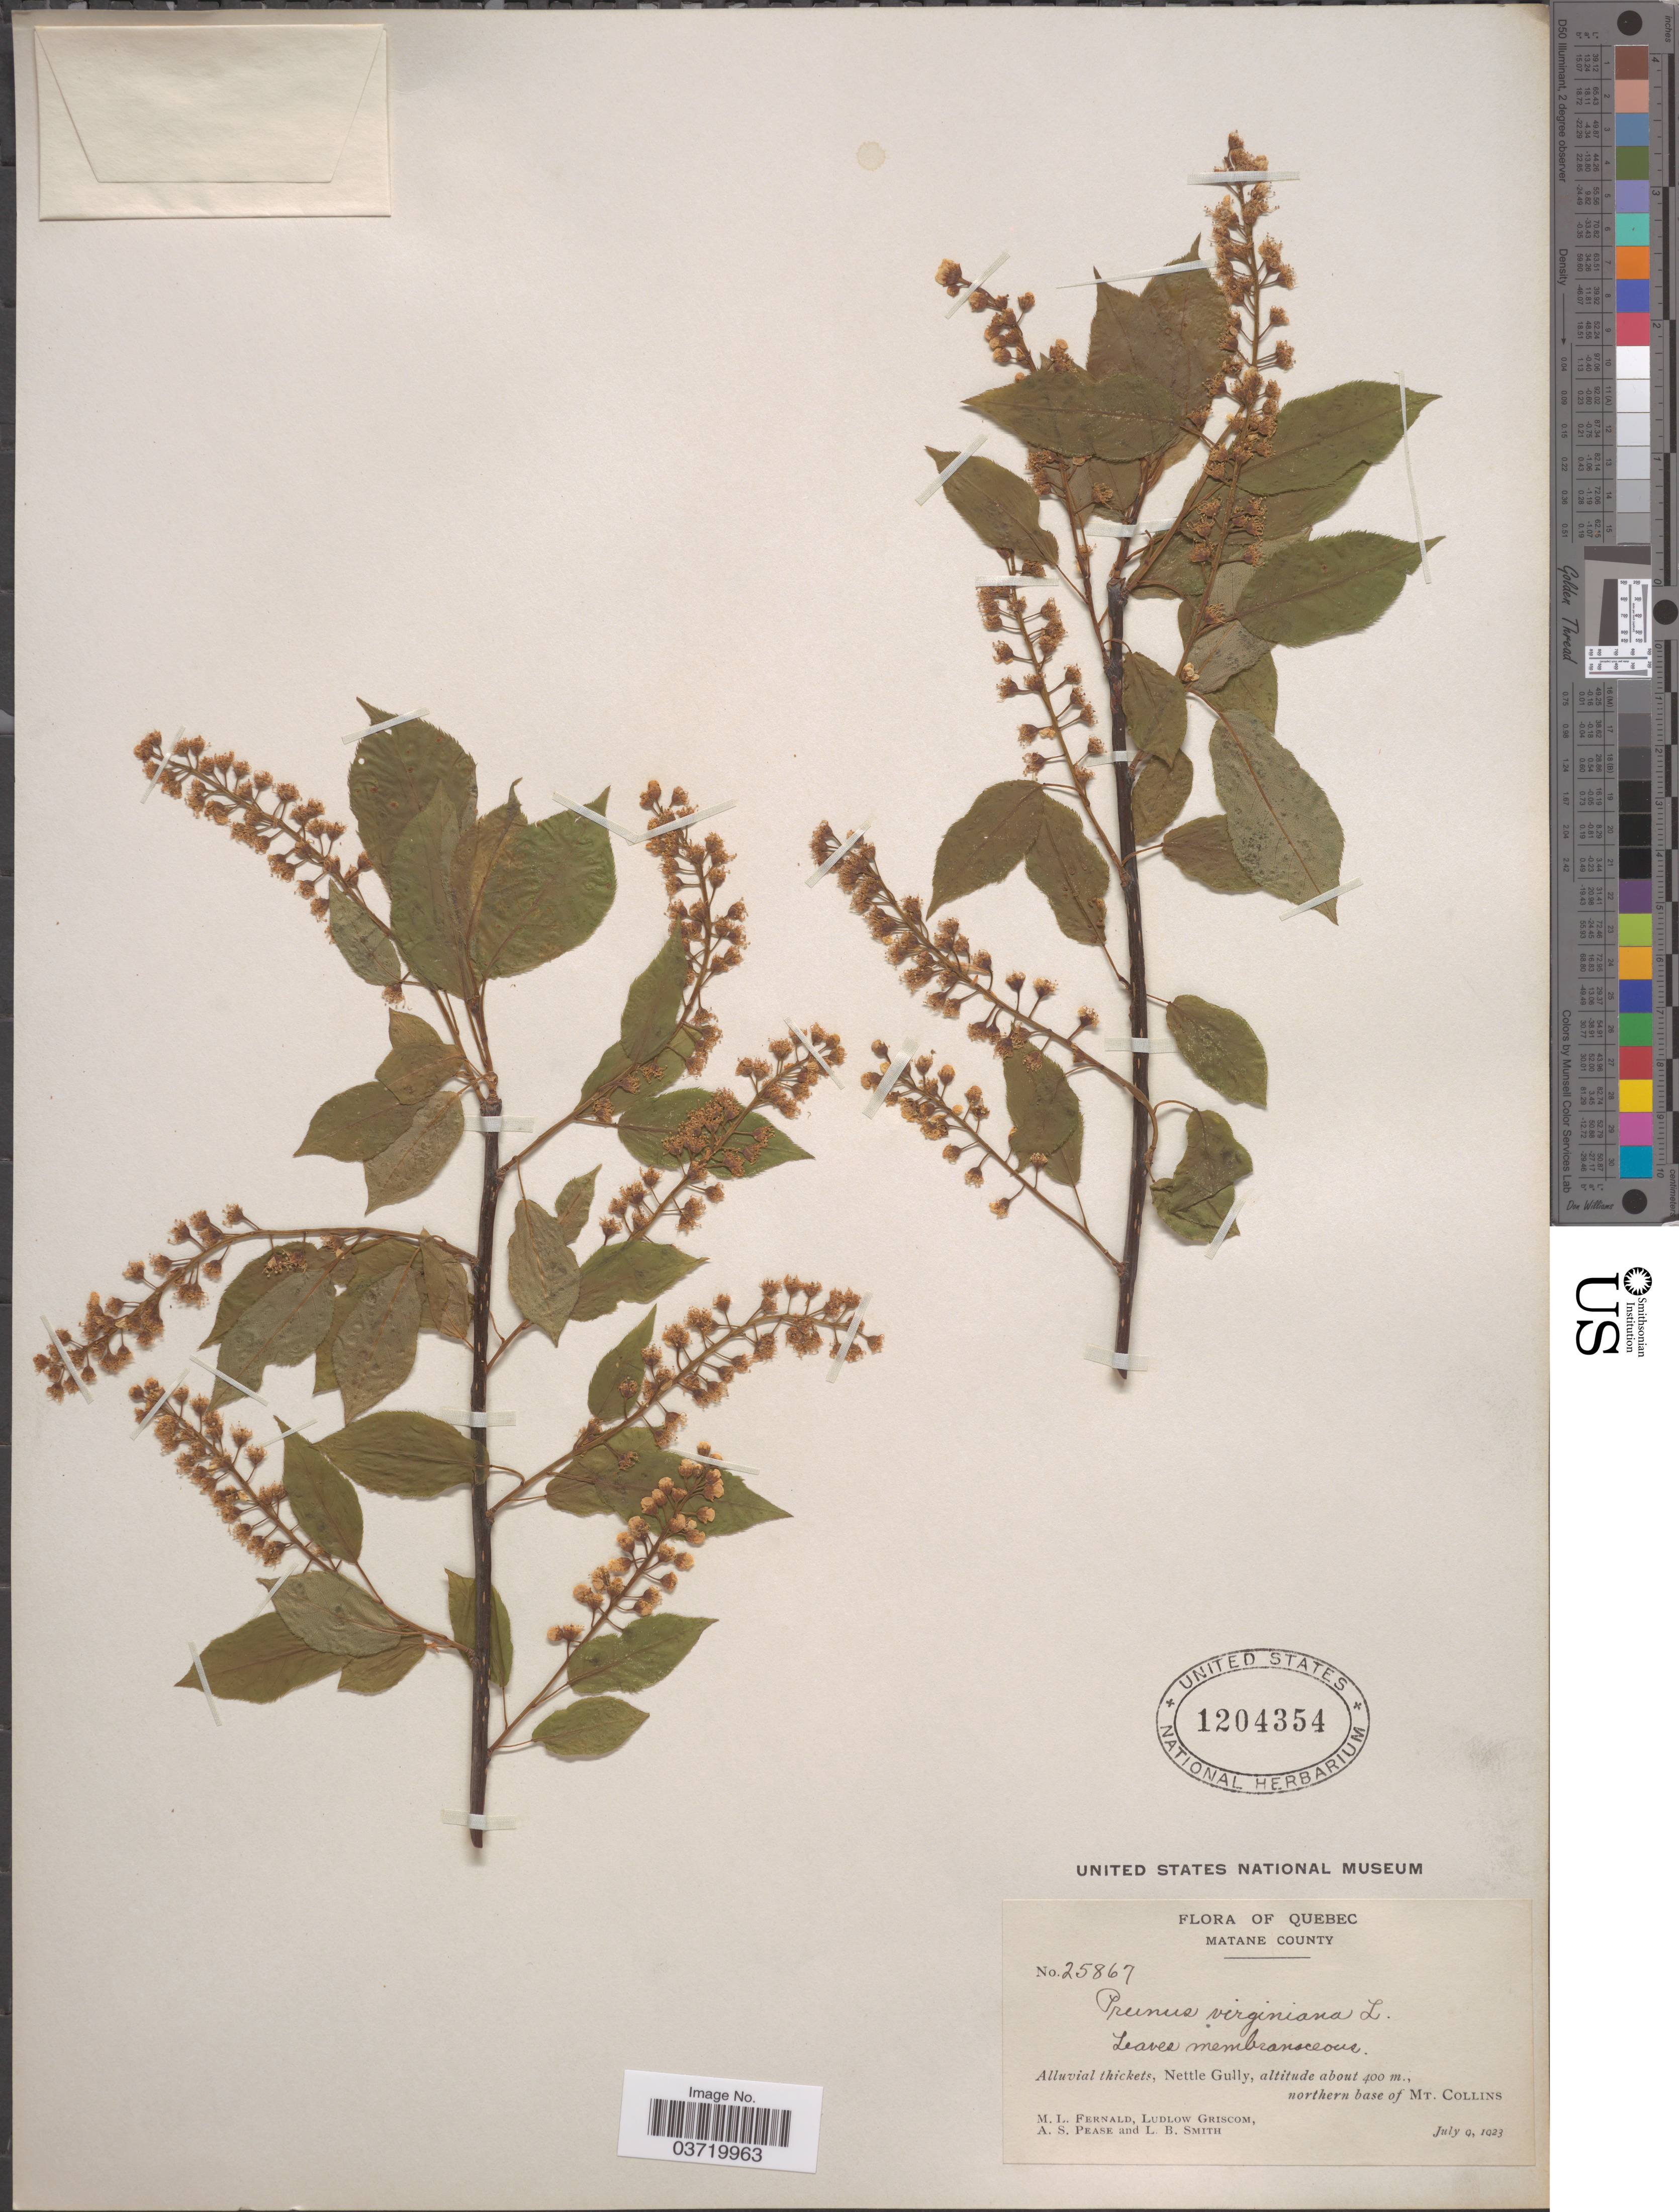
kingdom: Plantae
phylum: Tracheophyta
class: Magnoliopsida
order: Rosales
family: Rosaceae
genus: Prunus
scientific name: Prunus virginiana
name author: L.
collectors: M. L. Fernald, L. Griscom, A. S. Pease & L. Smith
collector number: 25867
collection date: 1923-07-09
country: Canada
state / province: Quebec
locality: Matane County. Alluvial thickets; Nettle Gully, northern base of Mt. Collins.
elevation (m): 400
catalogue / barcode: US 1204354